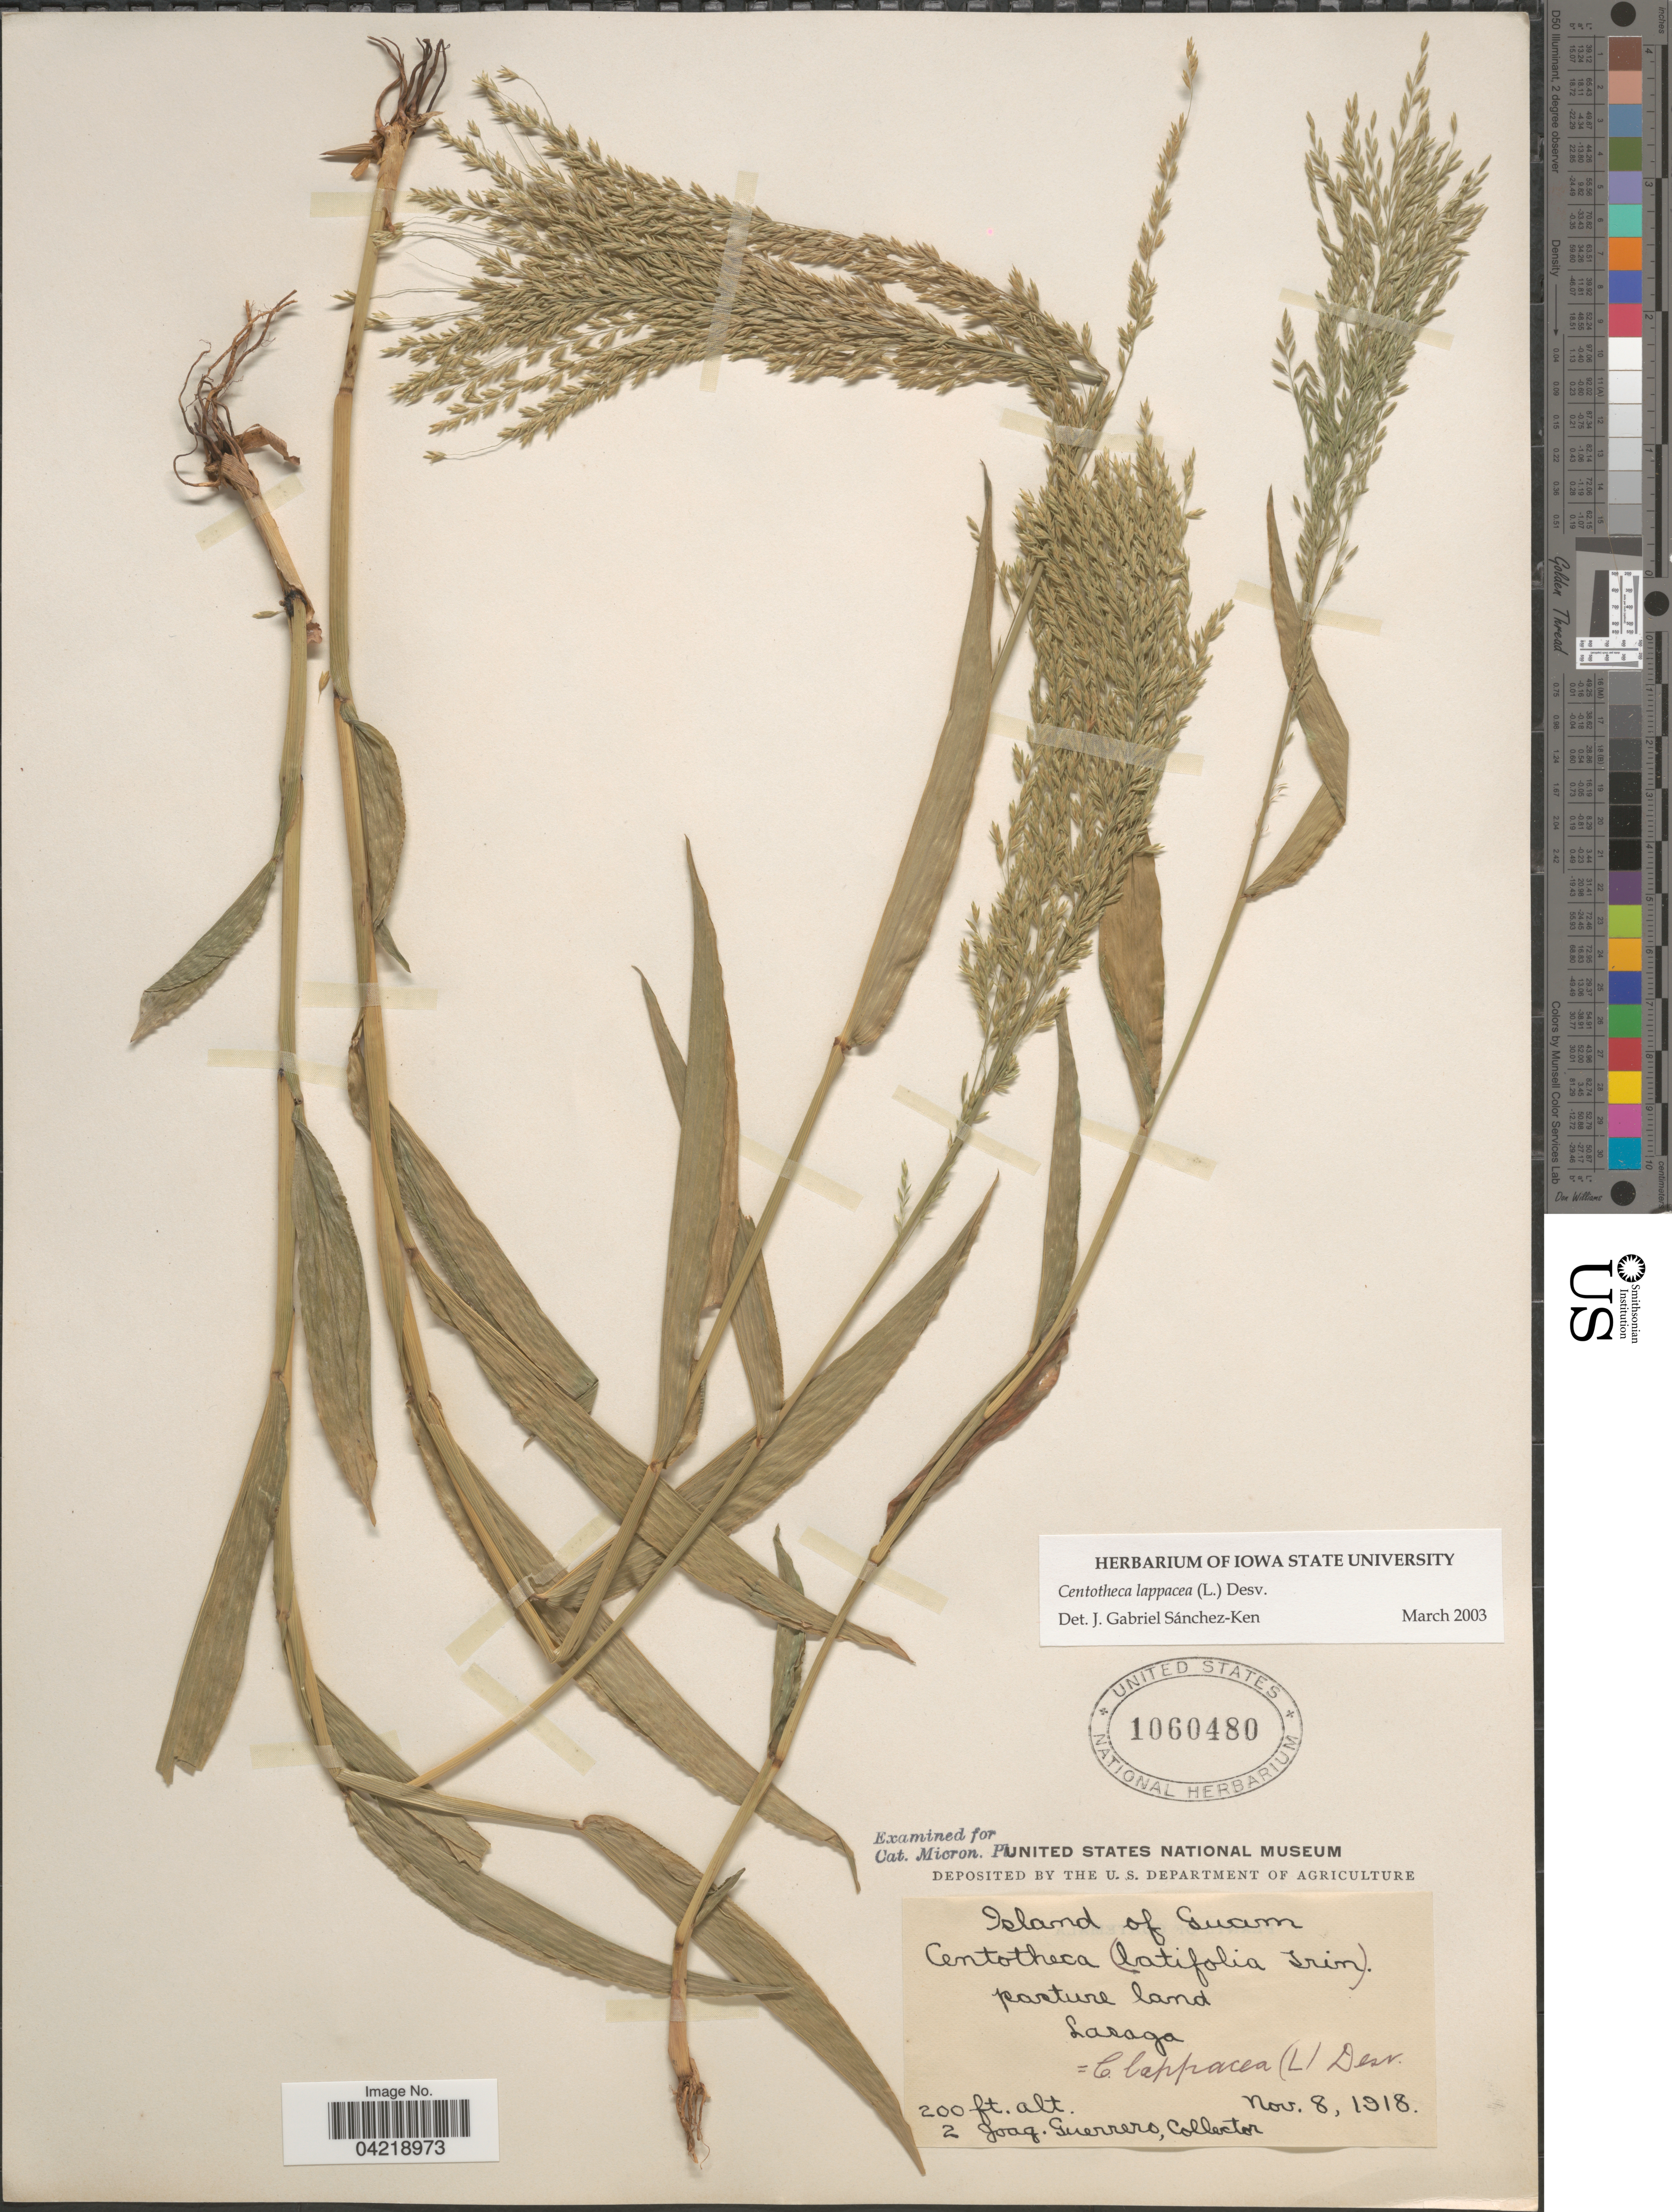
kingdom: Plantae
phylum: Tracheophyta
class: Liliopsida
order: Poales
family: Poaceae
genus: Centotheca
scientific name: Centotheca lappacea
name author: (L.) Desv.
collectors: J. Guerrero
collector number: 2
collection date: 1918-11-08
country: Guam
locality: Pasture land. Lasaga.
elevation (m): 61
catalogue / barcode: US 1060480